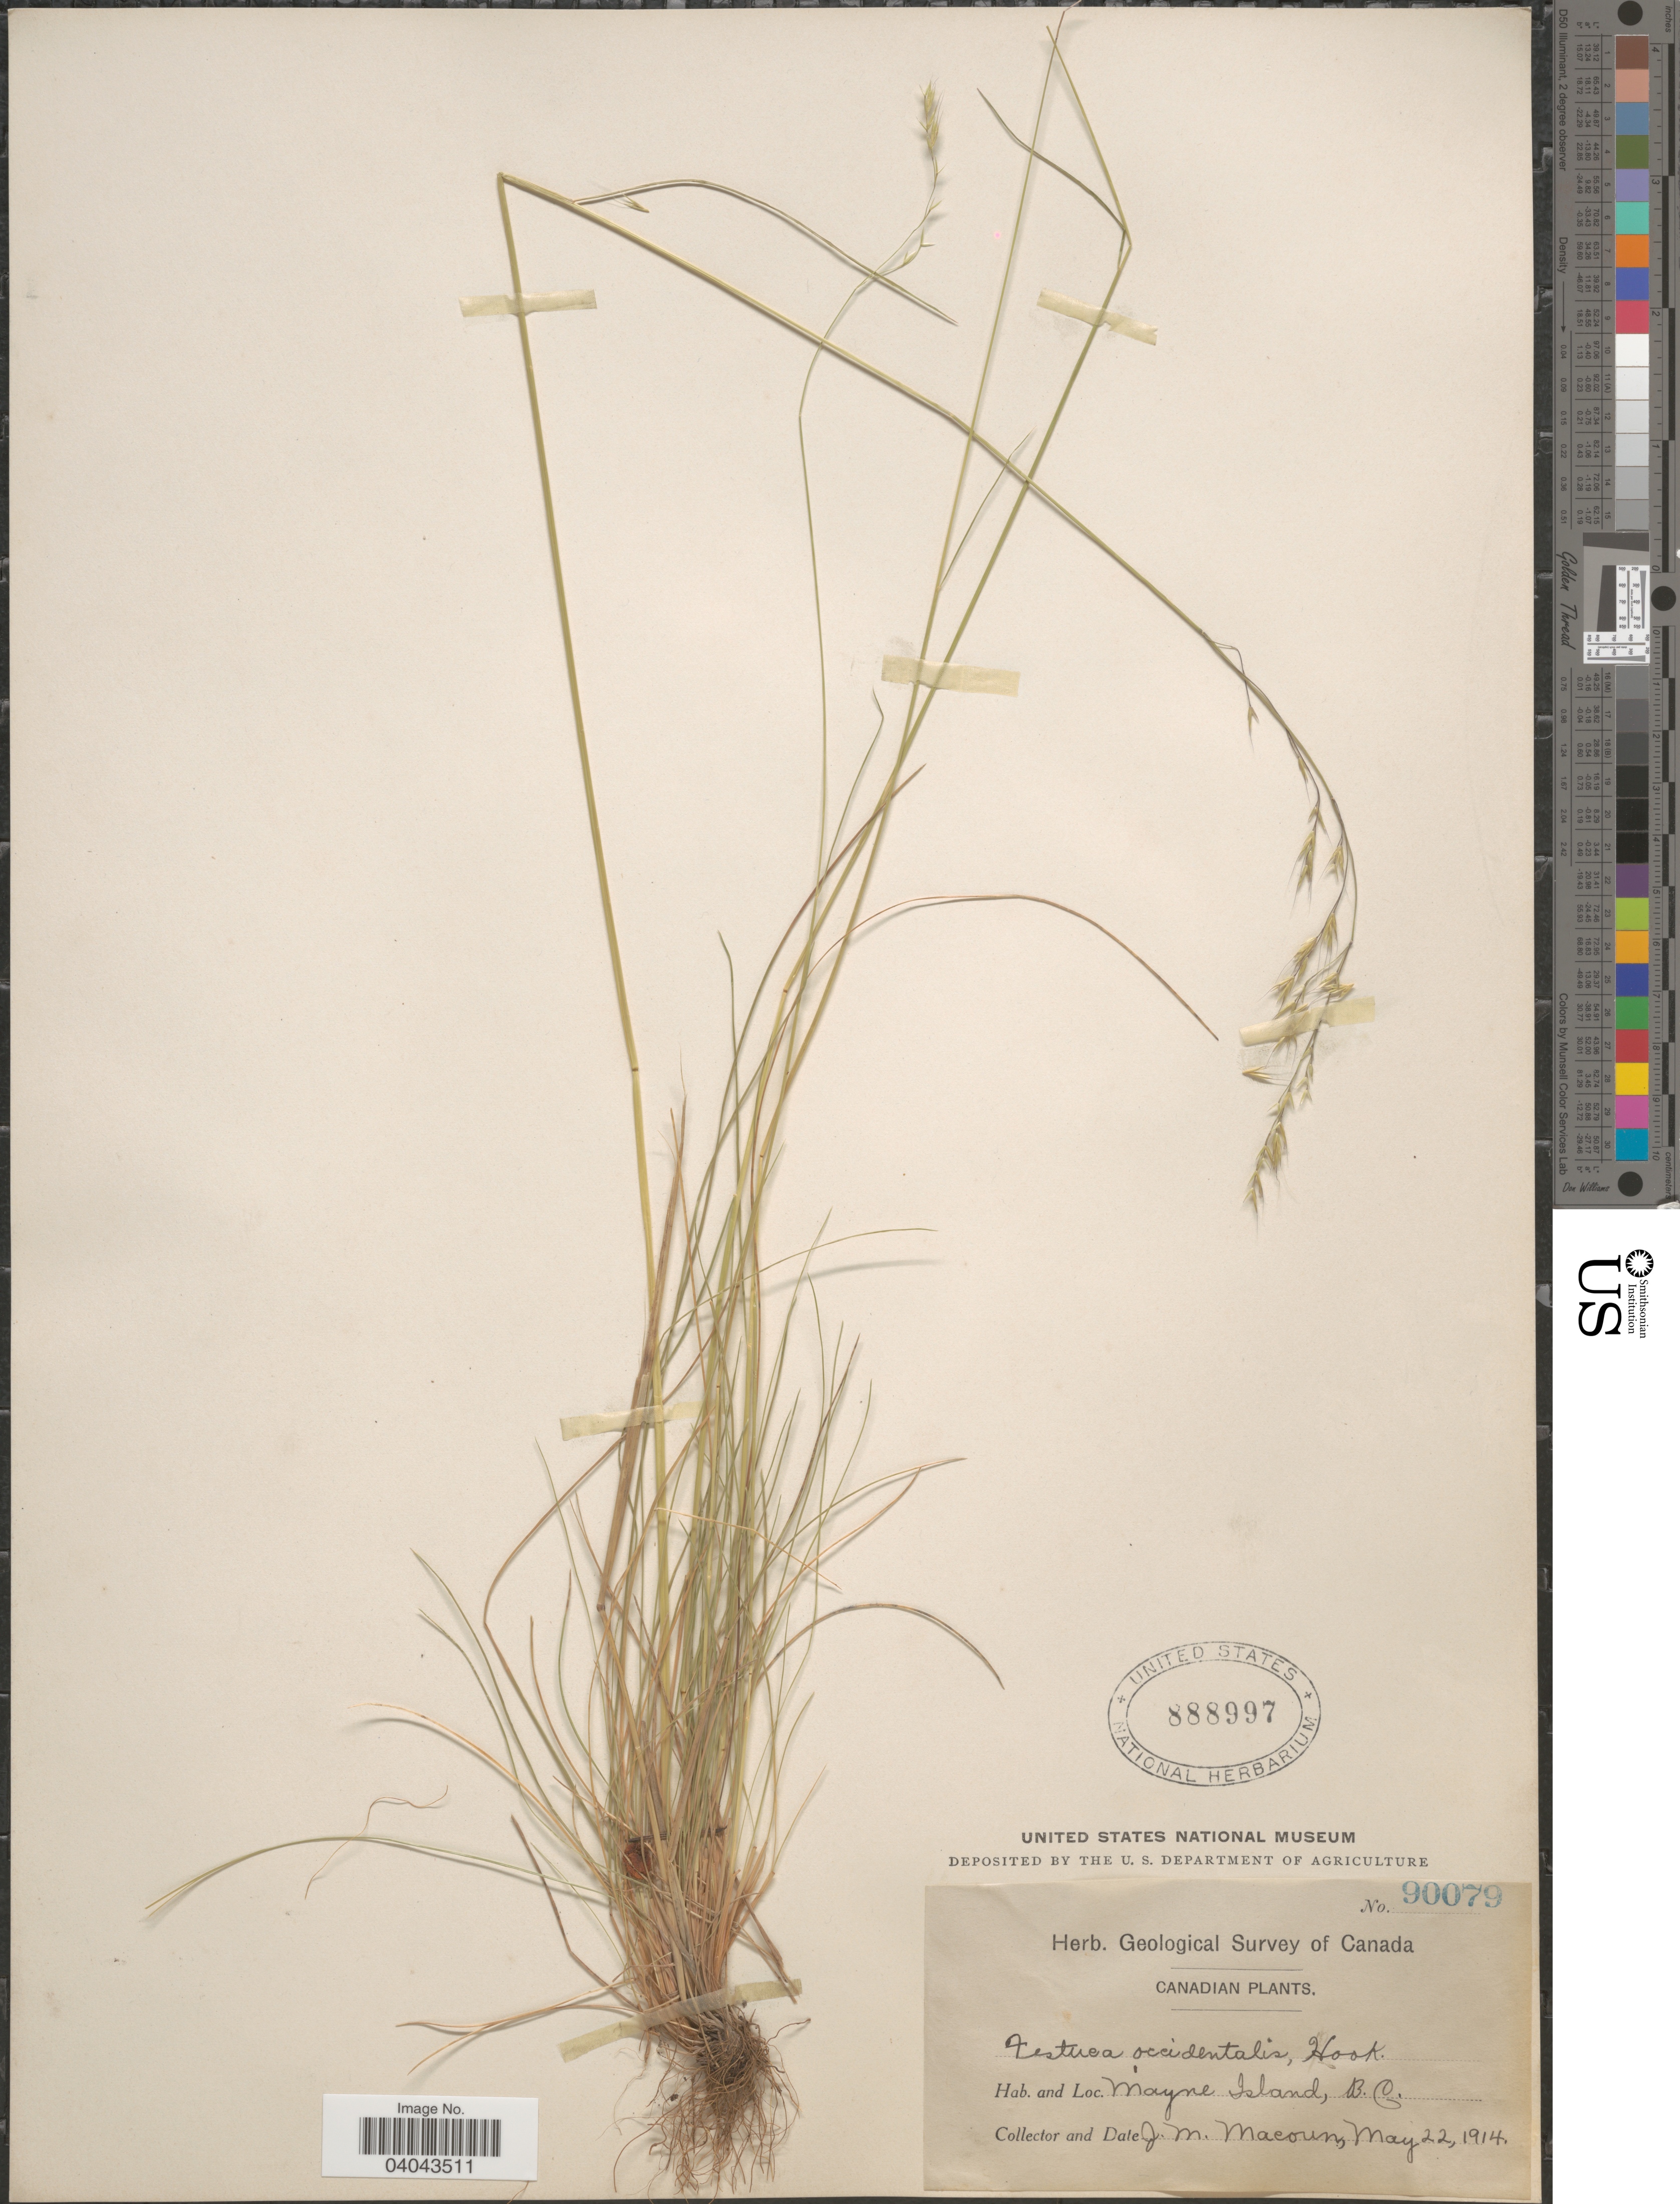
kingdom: Plantae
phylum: Tracheophyta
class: Liliopsida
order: Poales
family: Poaceae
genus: Festuca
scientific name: Festuca occidentalis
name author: Hook.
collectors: J. M. Macoun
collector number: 90079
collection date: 1914-05-22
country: Canada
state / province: British Columbia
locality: Mayne Island.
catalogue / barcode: US 888997